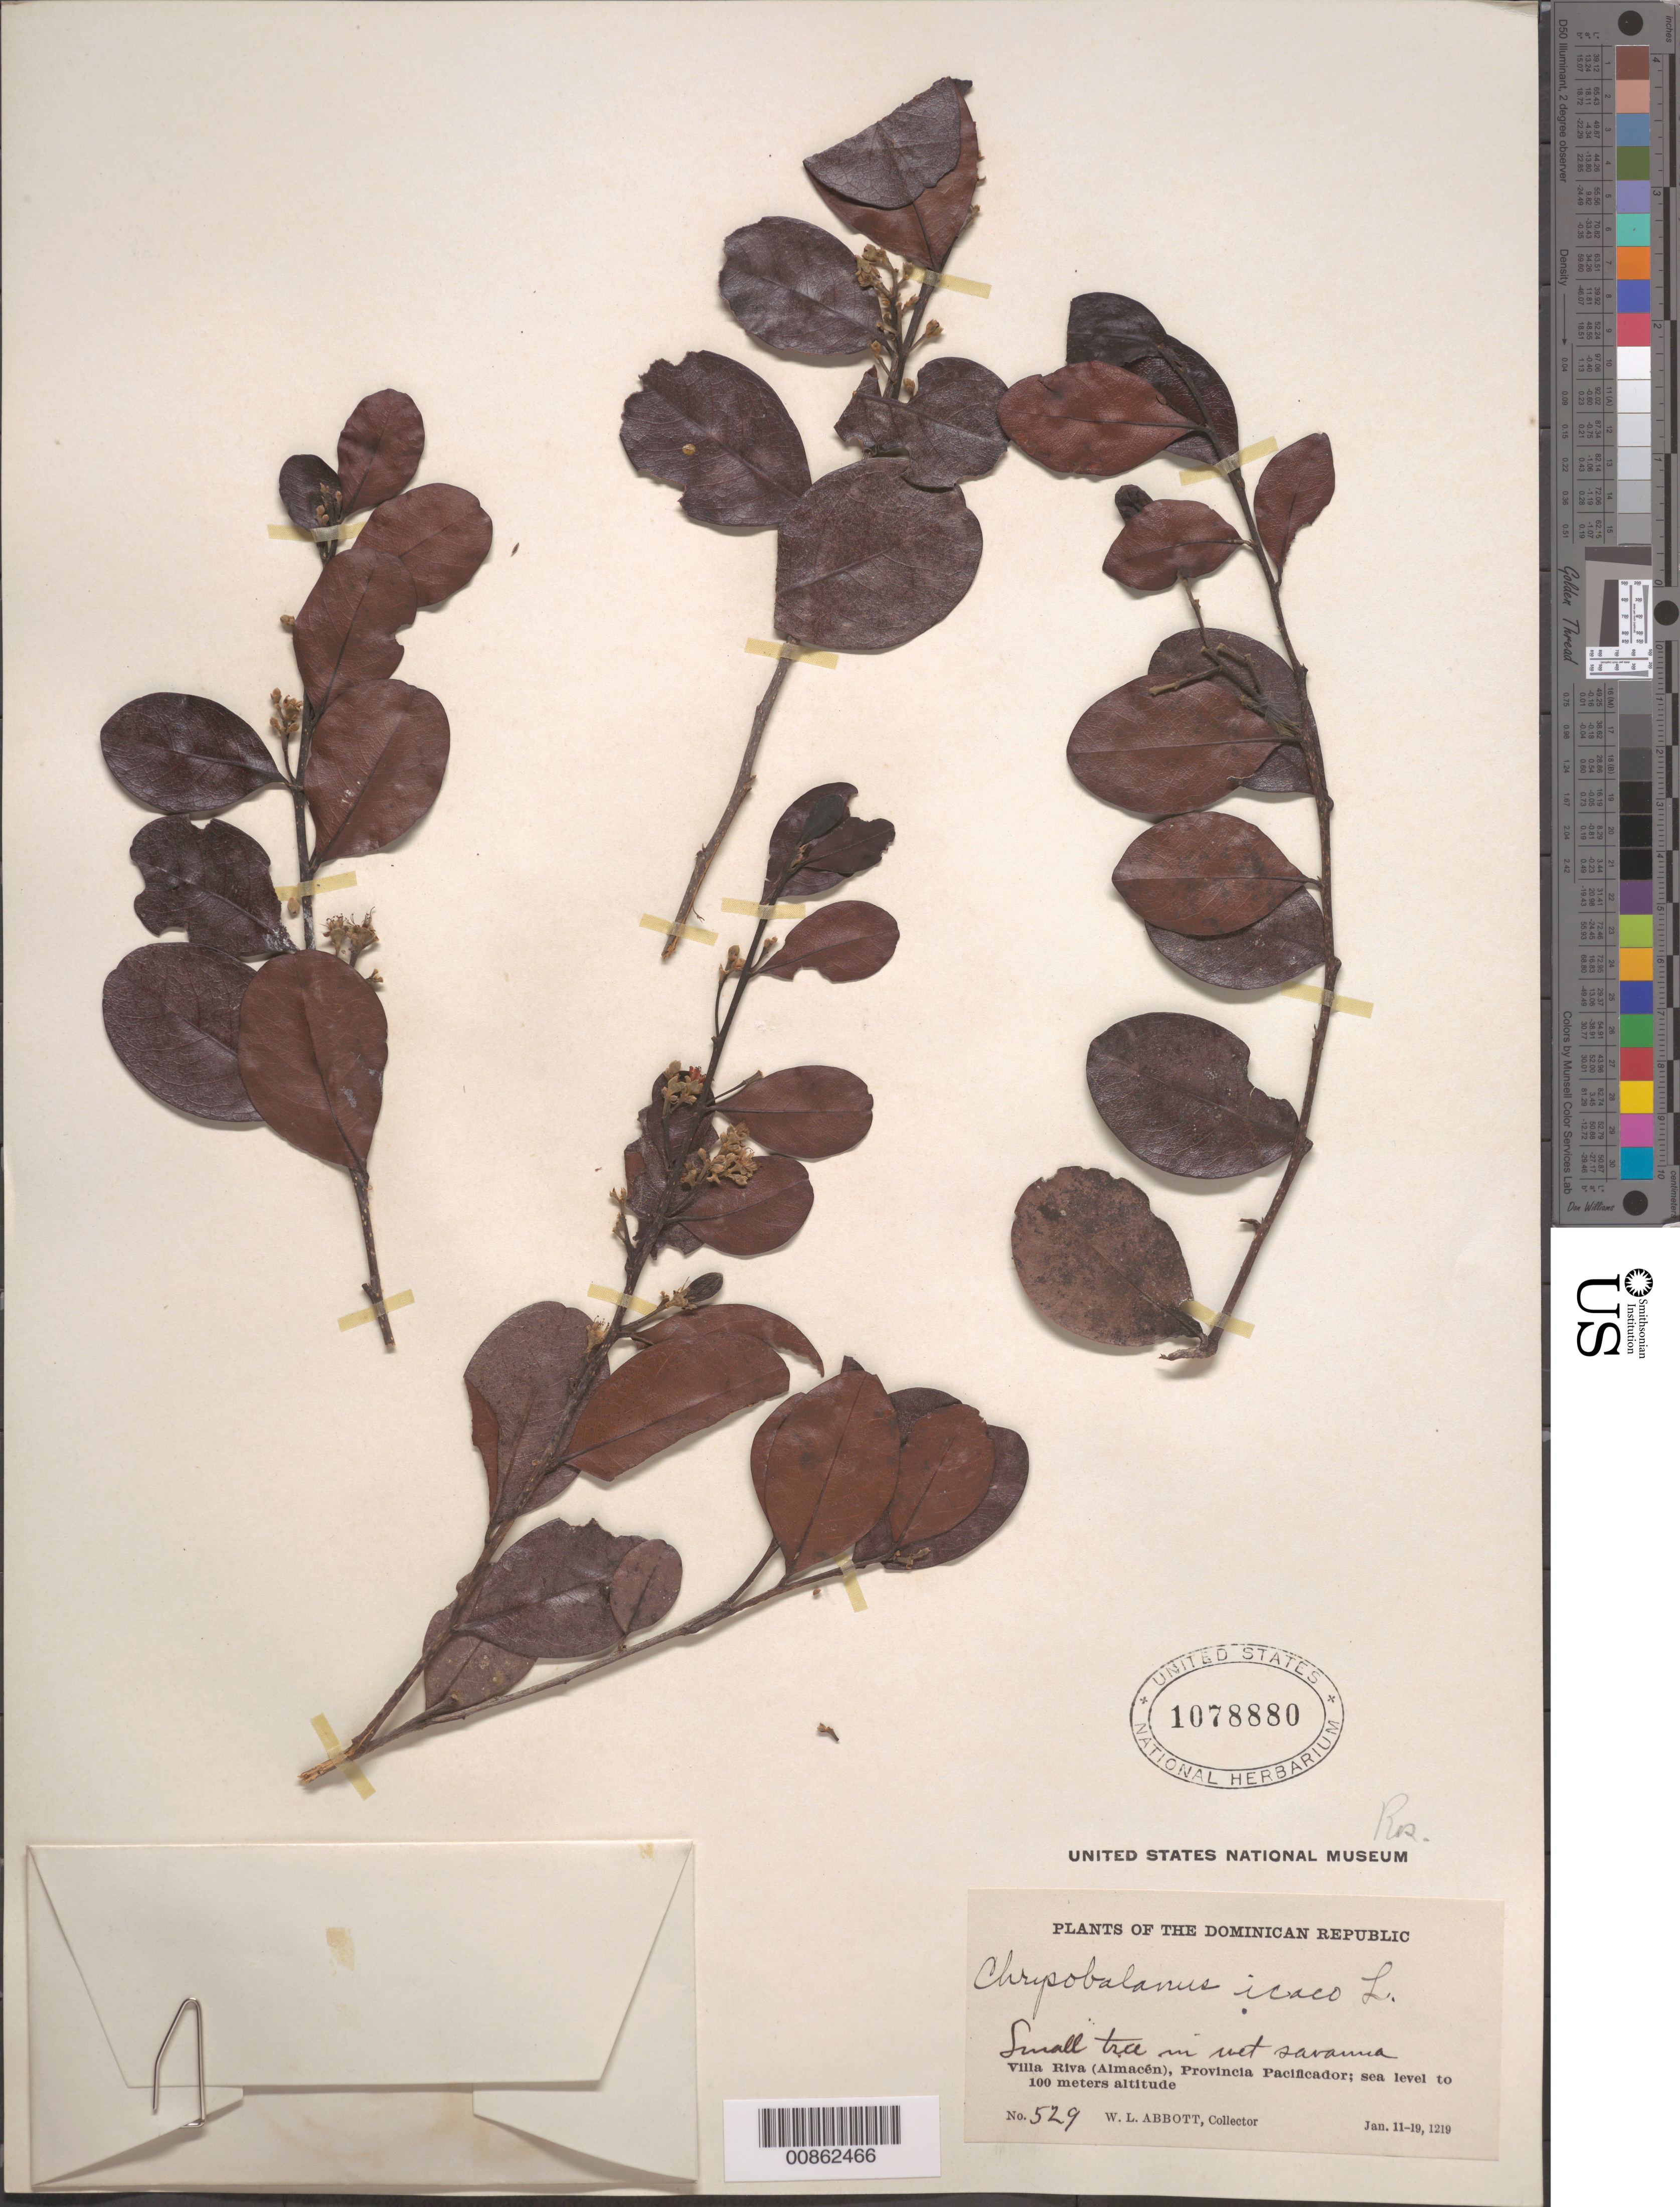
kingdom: Plantae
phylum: Tracheophyta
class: Magnoliopsida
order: Malpighiales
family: Chrysobalanaceae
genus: Chrysobalanus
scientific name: Chrysobalanus icaco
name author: L.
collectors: W. L. Abbott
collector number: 529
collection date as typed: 11 Jan 1921 to 19 Jan 1921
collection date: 1921-01-11/1921-01-19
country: Dominican Republic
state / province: Duarte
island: Hispaniola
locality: Villa Riva (Almacén), Provincia Pacificador (obsolete).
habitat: Wet savanna.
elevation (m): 0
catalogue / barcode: US 1078880